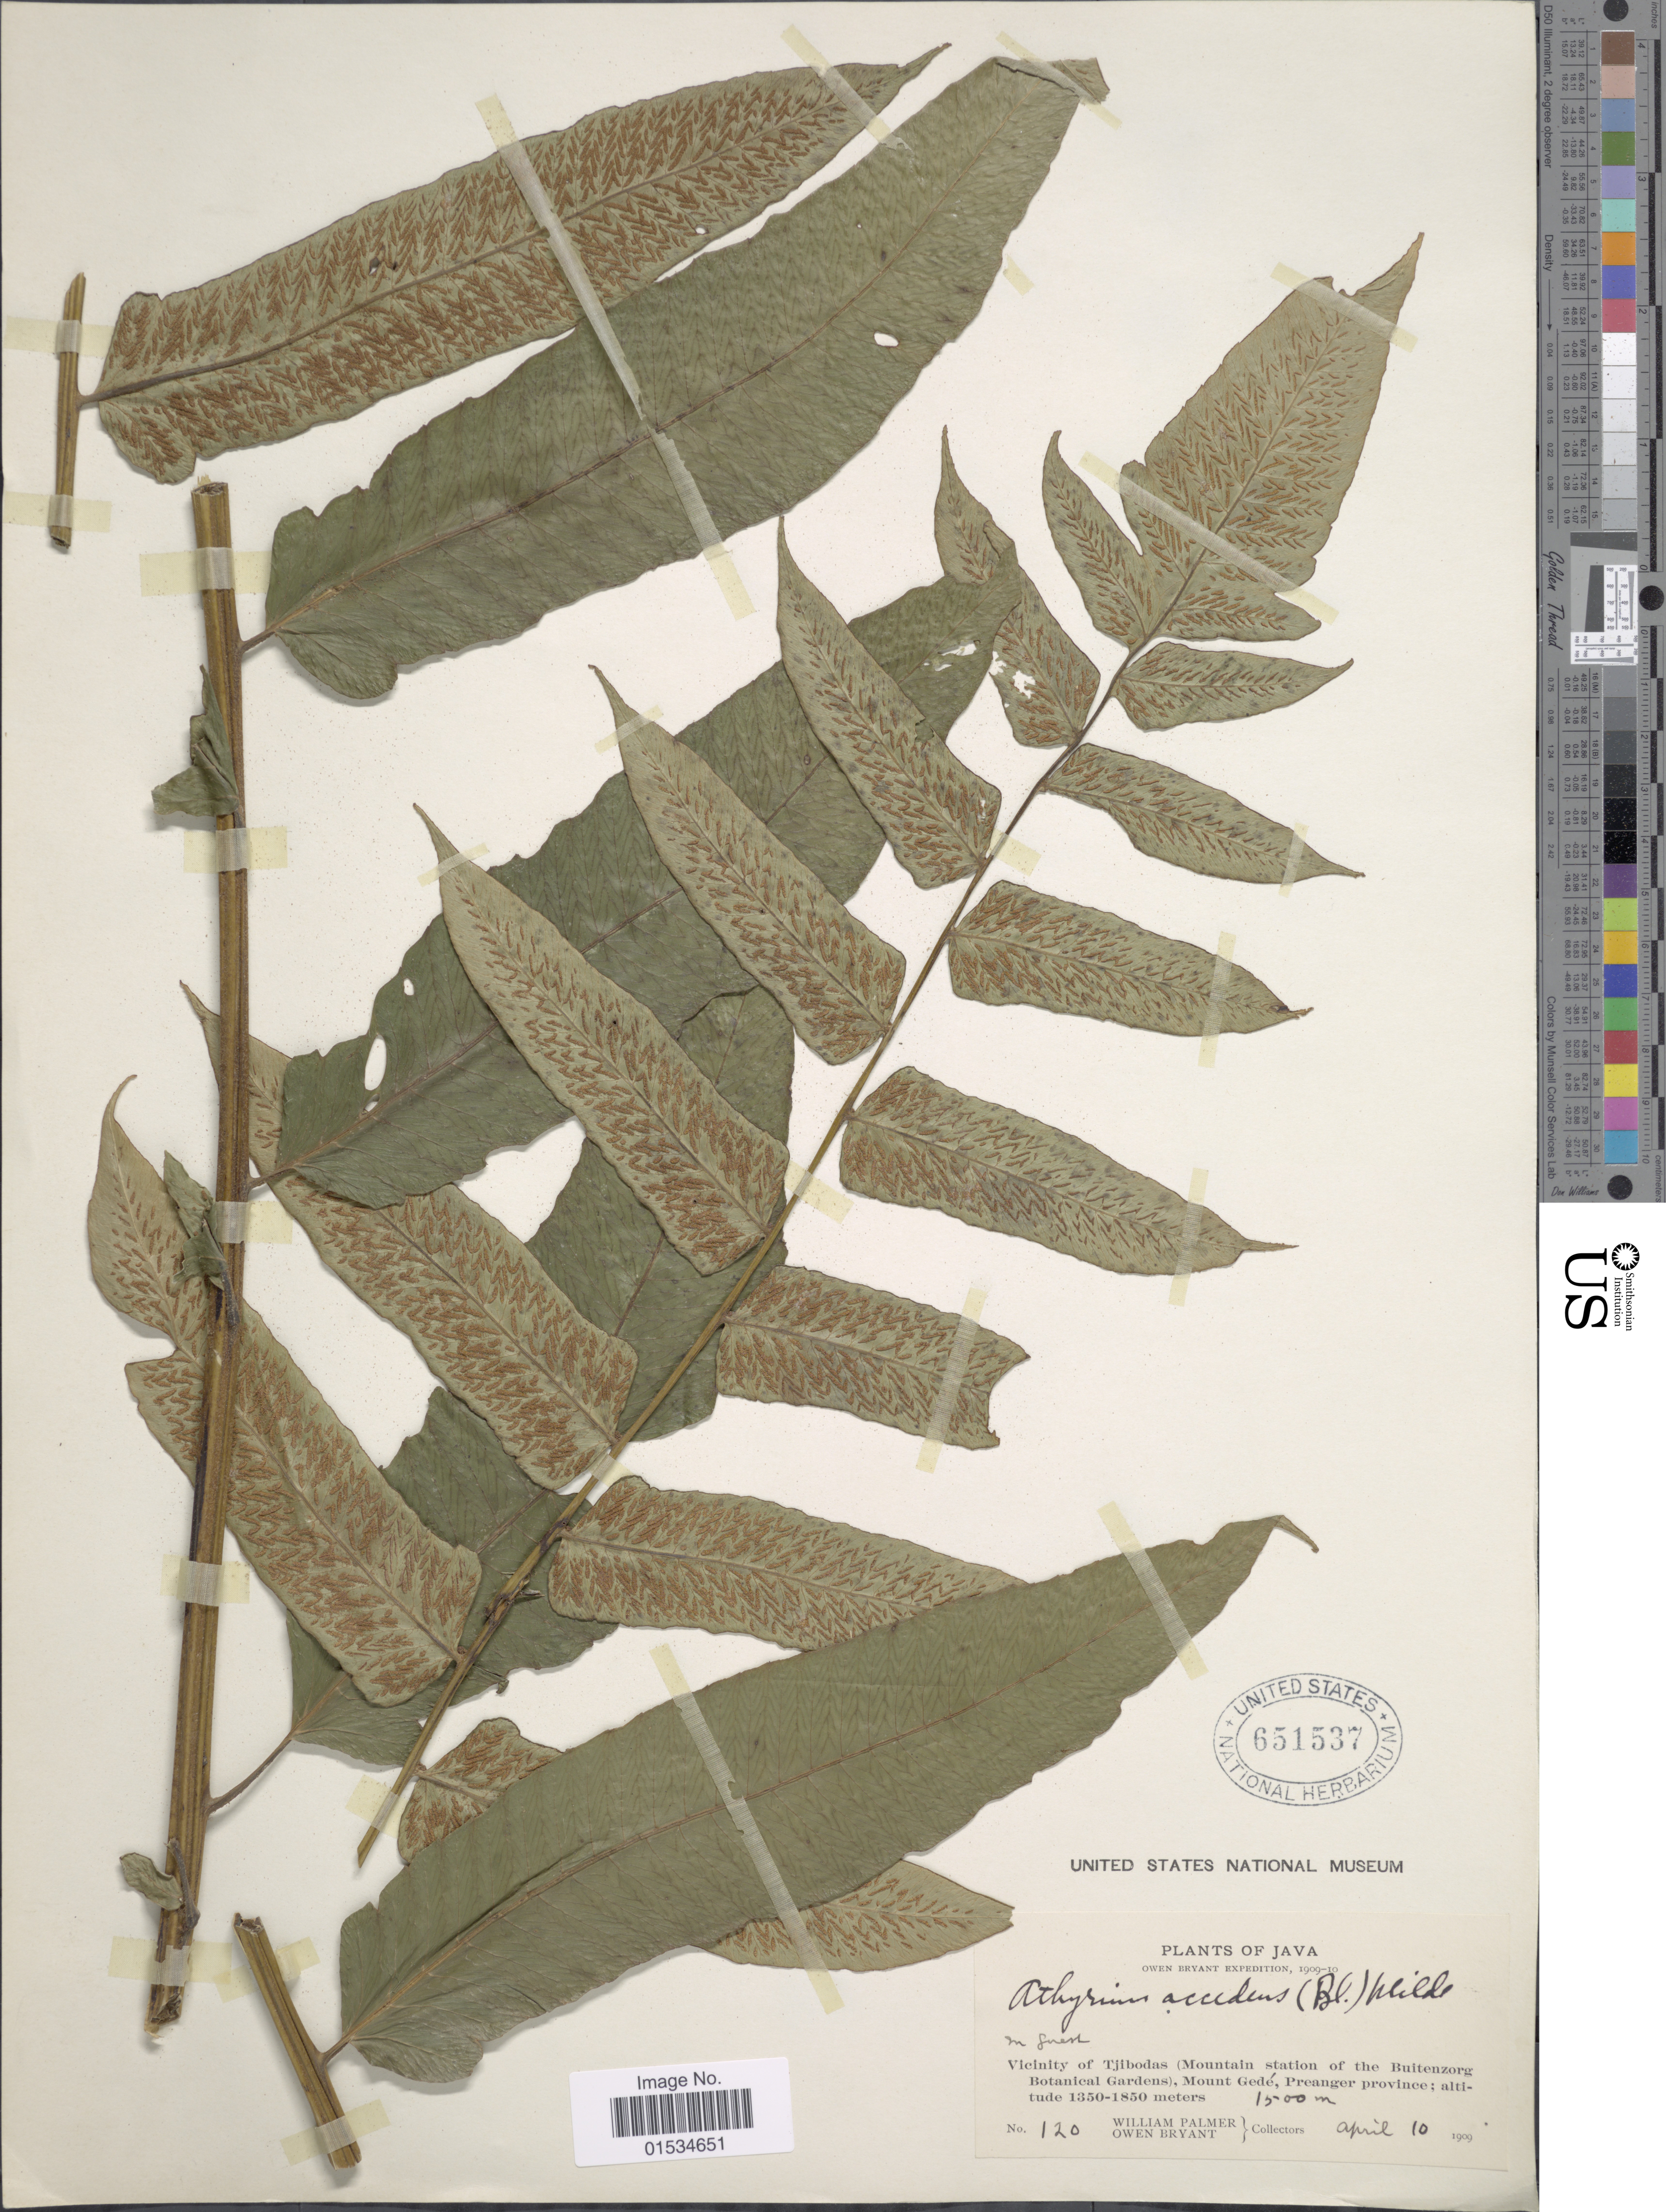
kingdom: Plantae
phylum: Tracheophyta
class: Polypodiopsida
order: Polypodiales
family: Athyriaceae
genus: Diplazium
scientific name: Diplazium accendens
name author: Blume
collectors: W. Palmer & O. Bryant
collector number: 120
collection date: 1909-04-10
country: Indonesia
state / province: Java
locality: Vicinity of Tjibodas (Mountain station of the Buitenzorg Botanical Gardens), Mount Gedé, Peanger Province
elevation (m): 1500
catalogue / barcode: US 651537